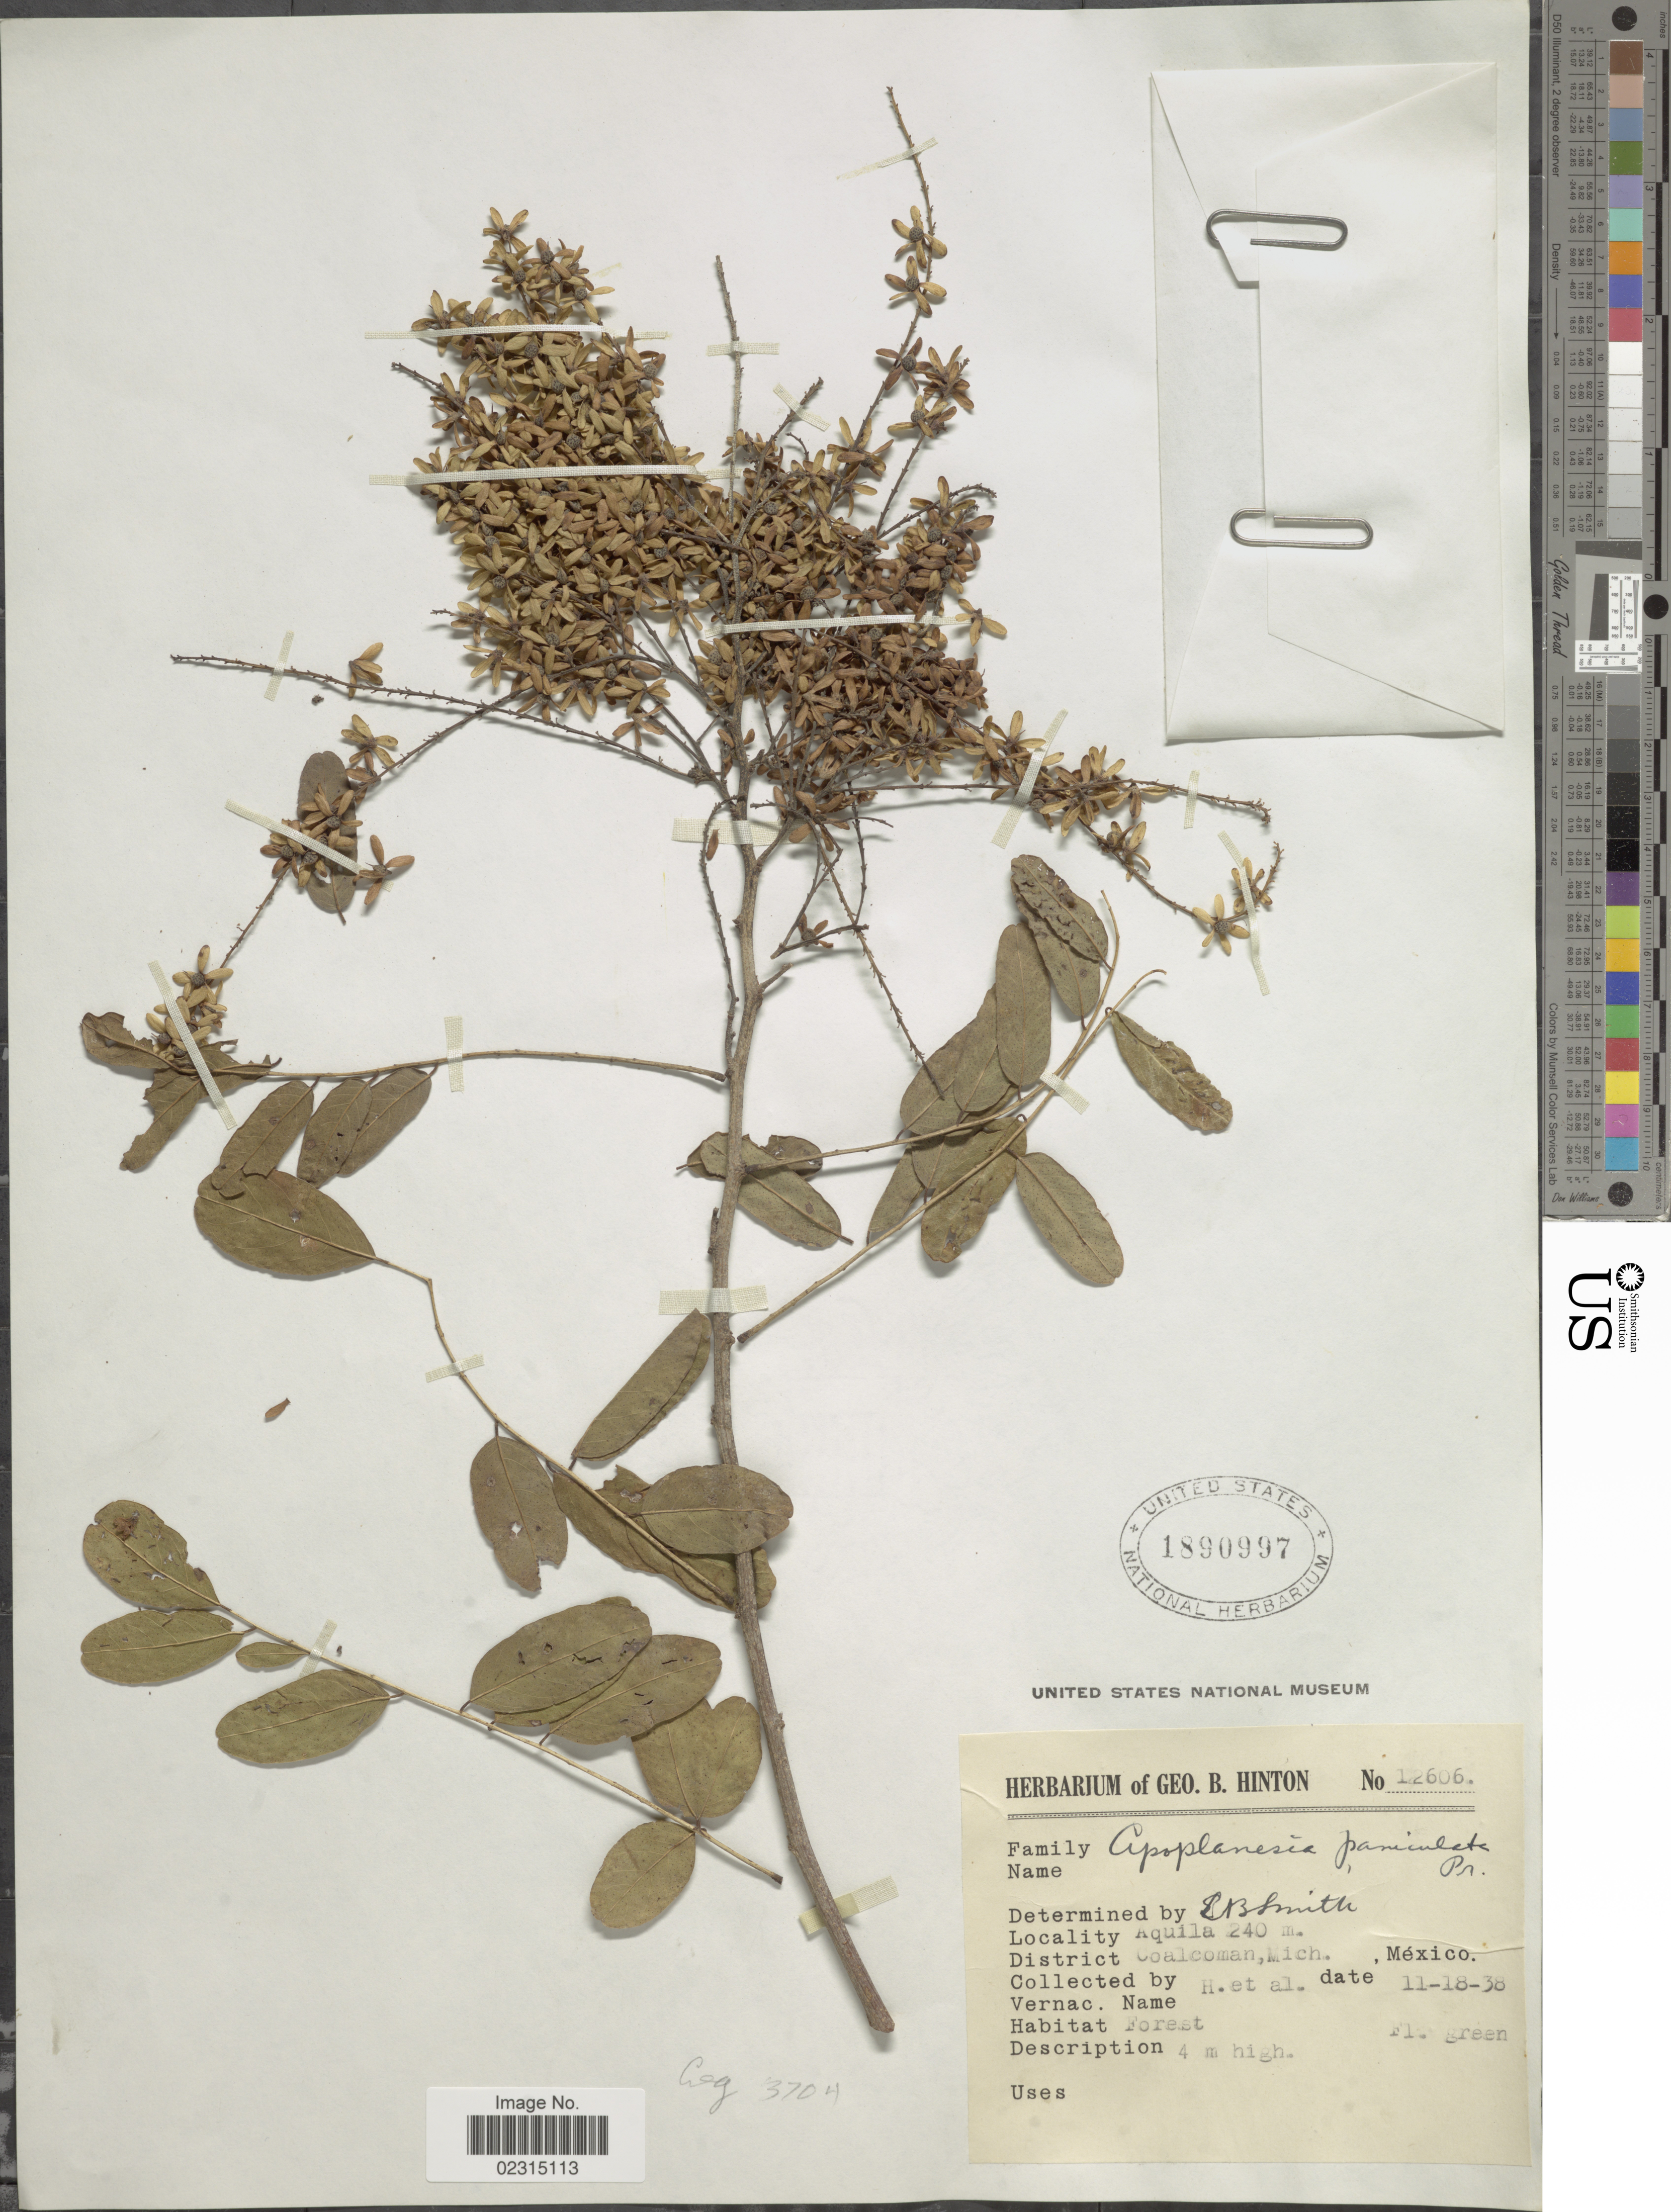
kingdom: Plantae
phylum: Tracheophyta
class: Magnoliopsida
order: Fabales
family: Fabaceae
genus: Apoplanesia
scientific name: Apoplanesia paniculata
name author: C. Presl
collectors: G. B. Hinton & et al.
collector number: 12606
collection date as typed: Transcribed d/m/y: 18/11/38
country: Mexico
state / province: Michoacán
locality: Aquila, District Coalcoman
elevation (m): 240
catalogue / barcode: US 1890997